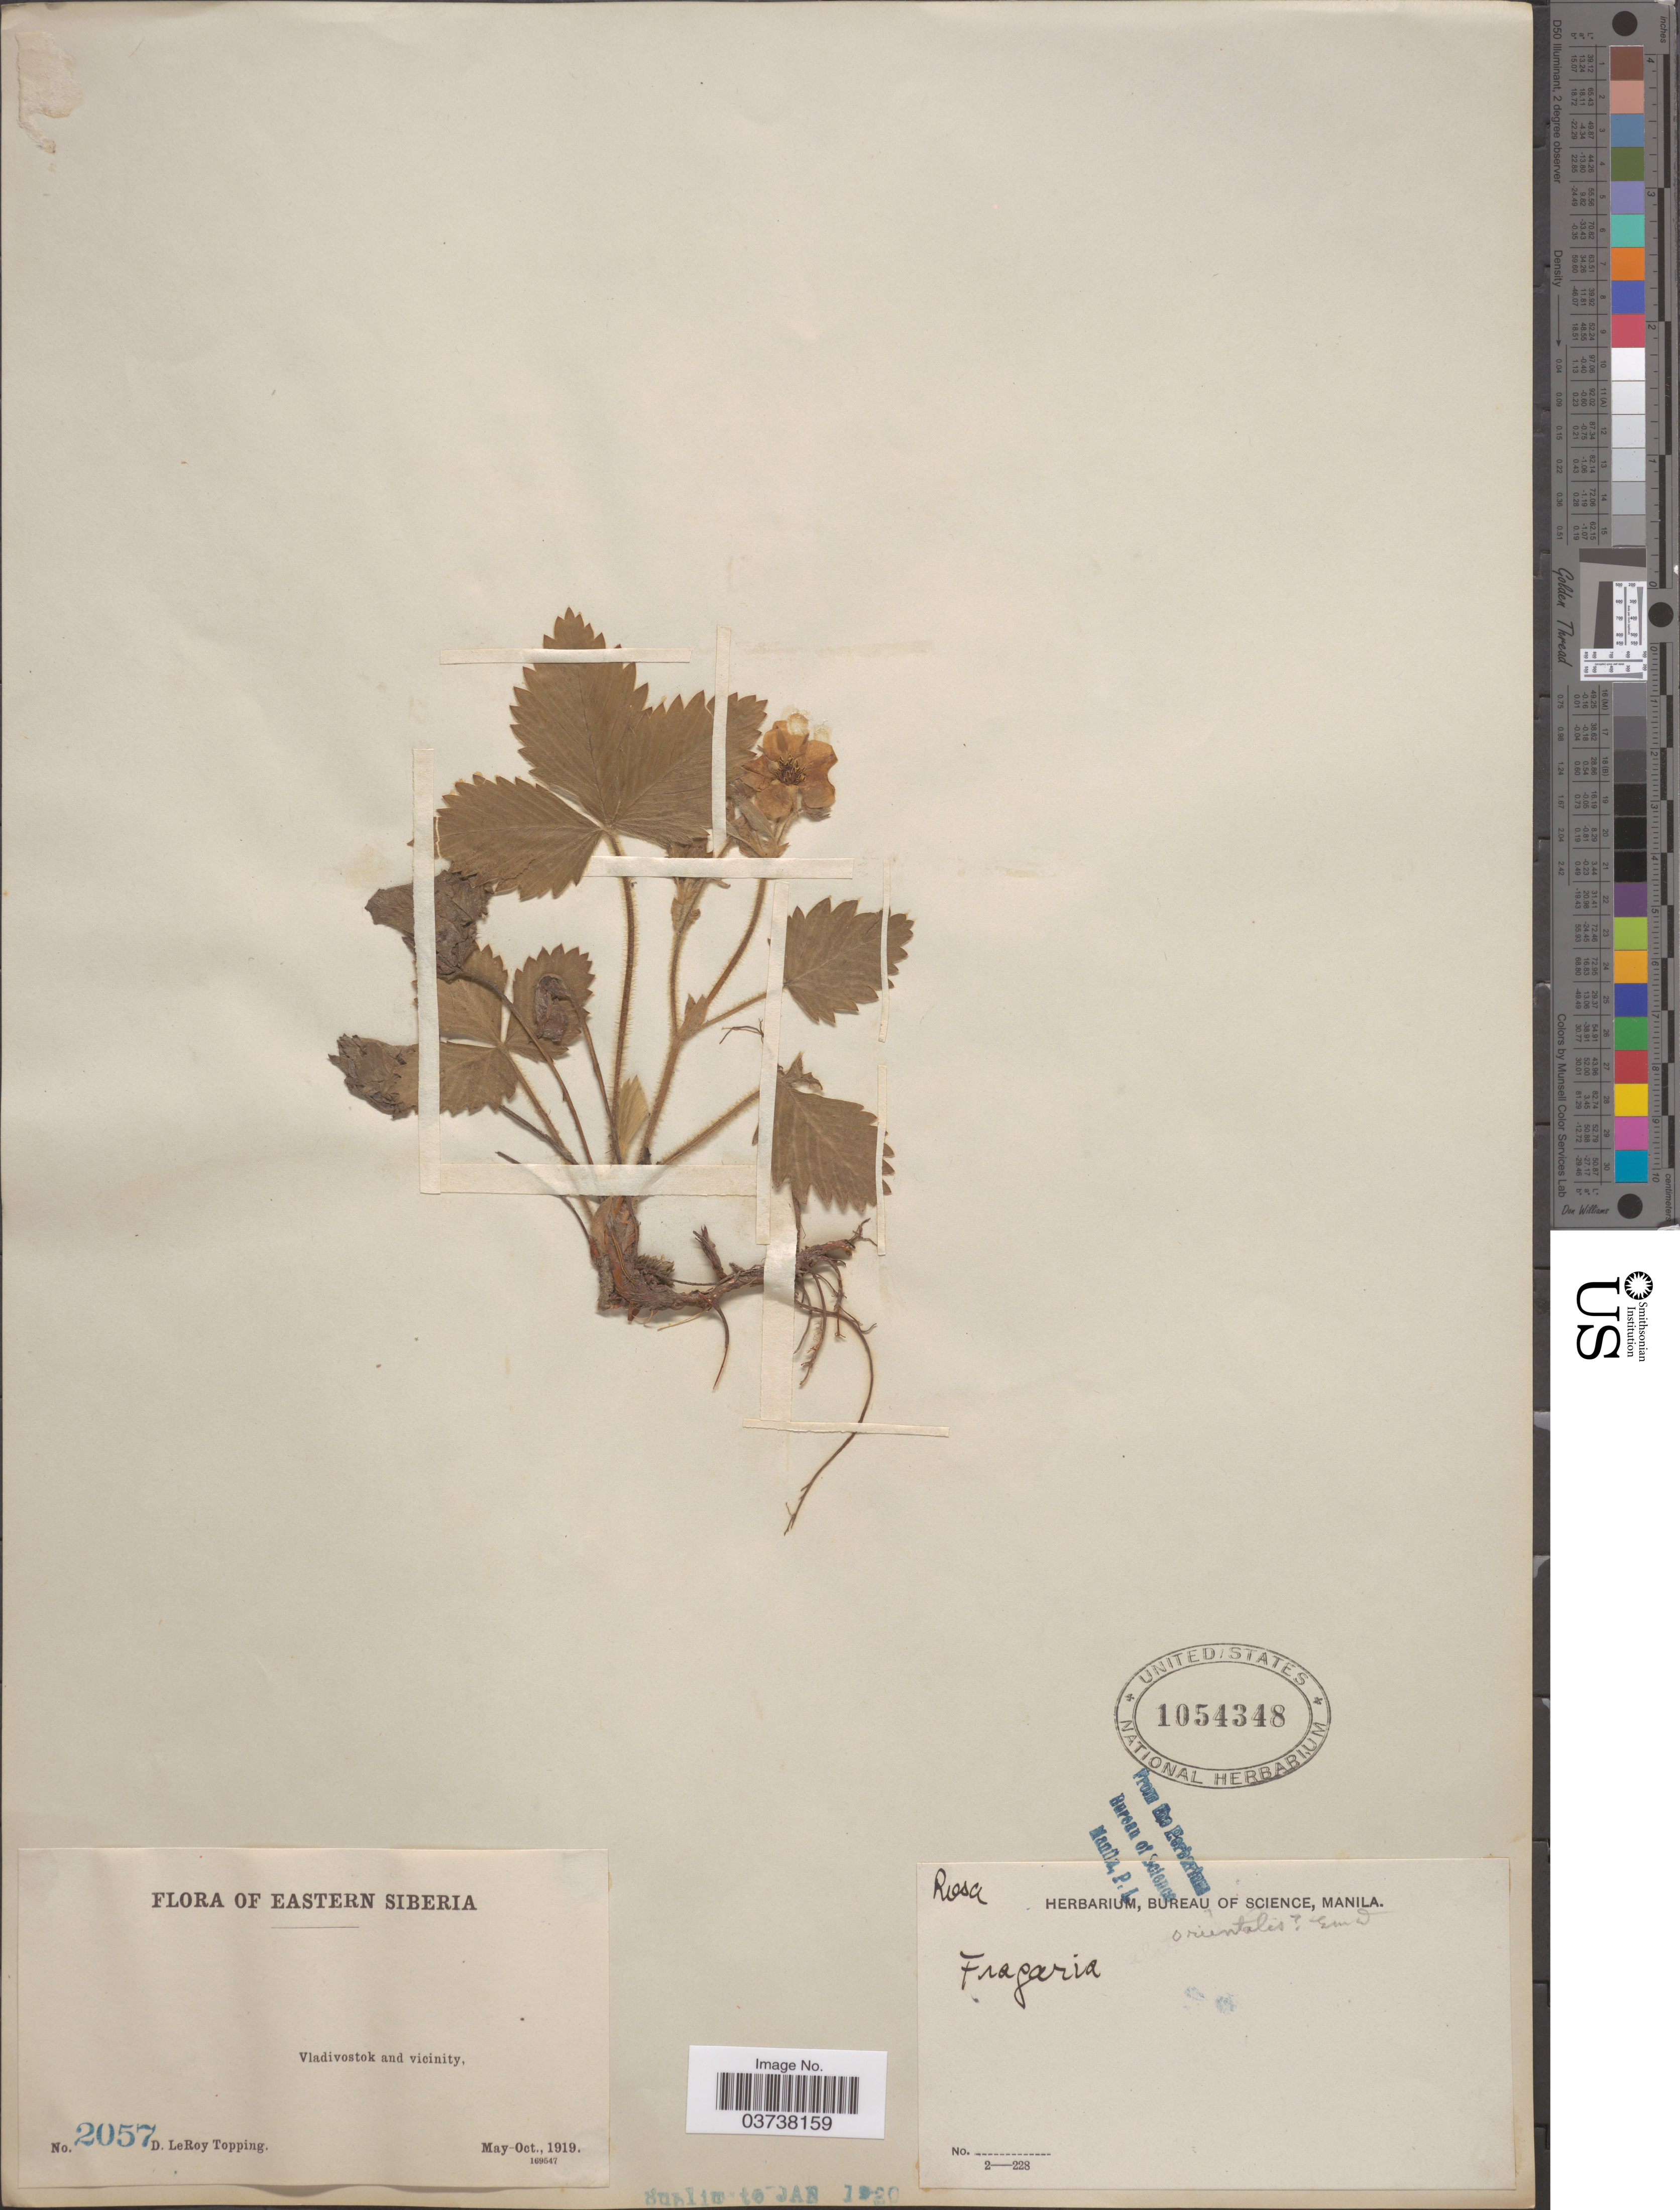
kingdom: Plantae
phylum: Tracheophyta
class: Magnoliopsida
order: Rosales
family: Rosaceae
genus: Fragaria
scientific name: Fragaria orientalis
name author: Losinsk.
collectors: D. L. Topping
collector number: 2057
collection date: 1919-05/1919-10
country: Russian Federation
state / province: Primorsky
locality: Eastern Siberia. Vladivostok and vicinity.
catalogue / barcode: US 1054348